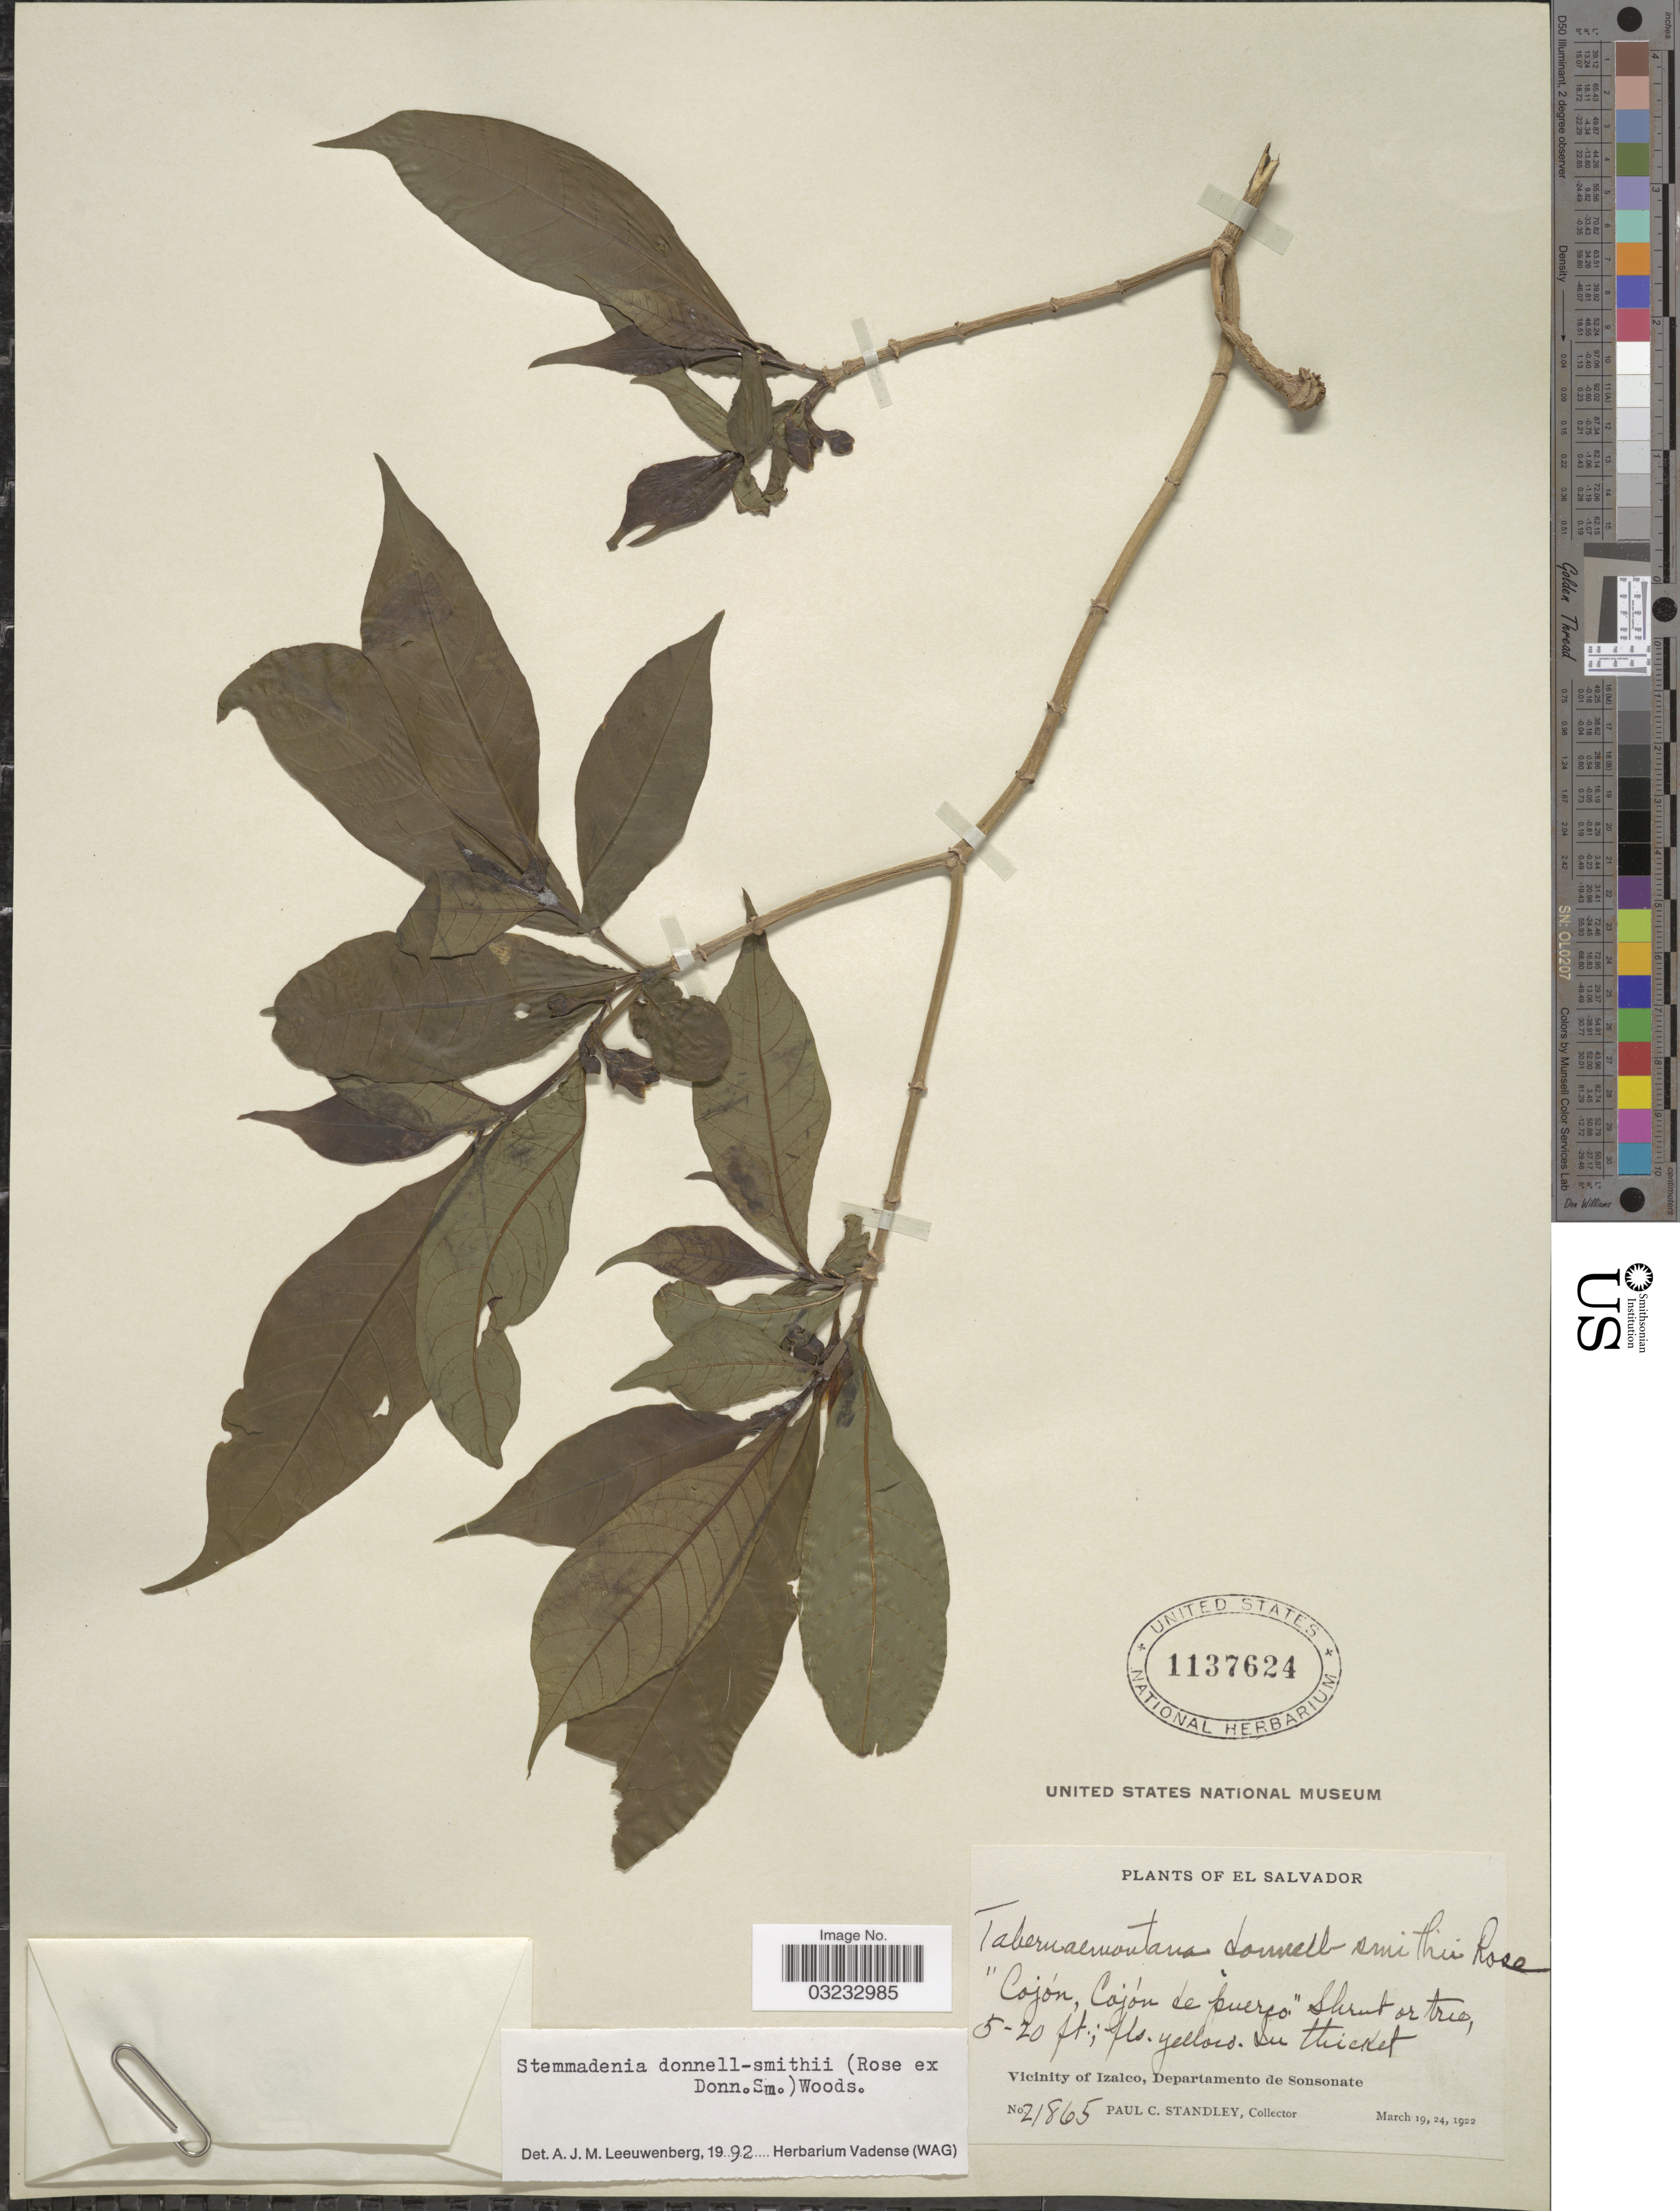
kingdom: Plantae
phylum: Tracheophyta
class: Magnoliopsida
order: Gentianales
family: Apocynaceae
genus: Stemmadenia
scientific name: Stemmadenia donnell-smithii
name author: (Rose ex Donn. Sm.) Woodson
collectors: P. C. Standley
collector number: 21865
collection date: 1922-03-19/1922-03-24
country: El Salvador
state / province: Sonsonate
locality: Vicinity of Izalco, Departamento de Sonsonate.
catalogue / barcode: US 1137624